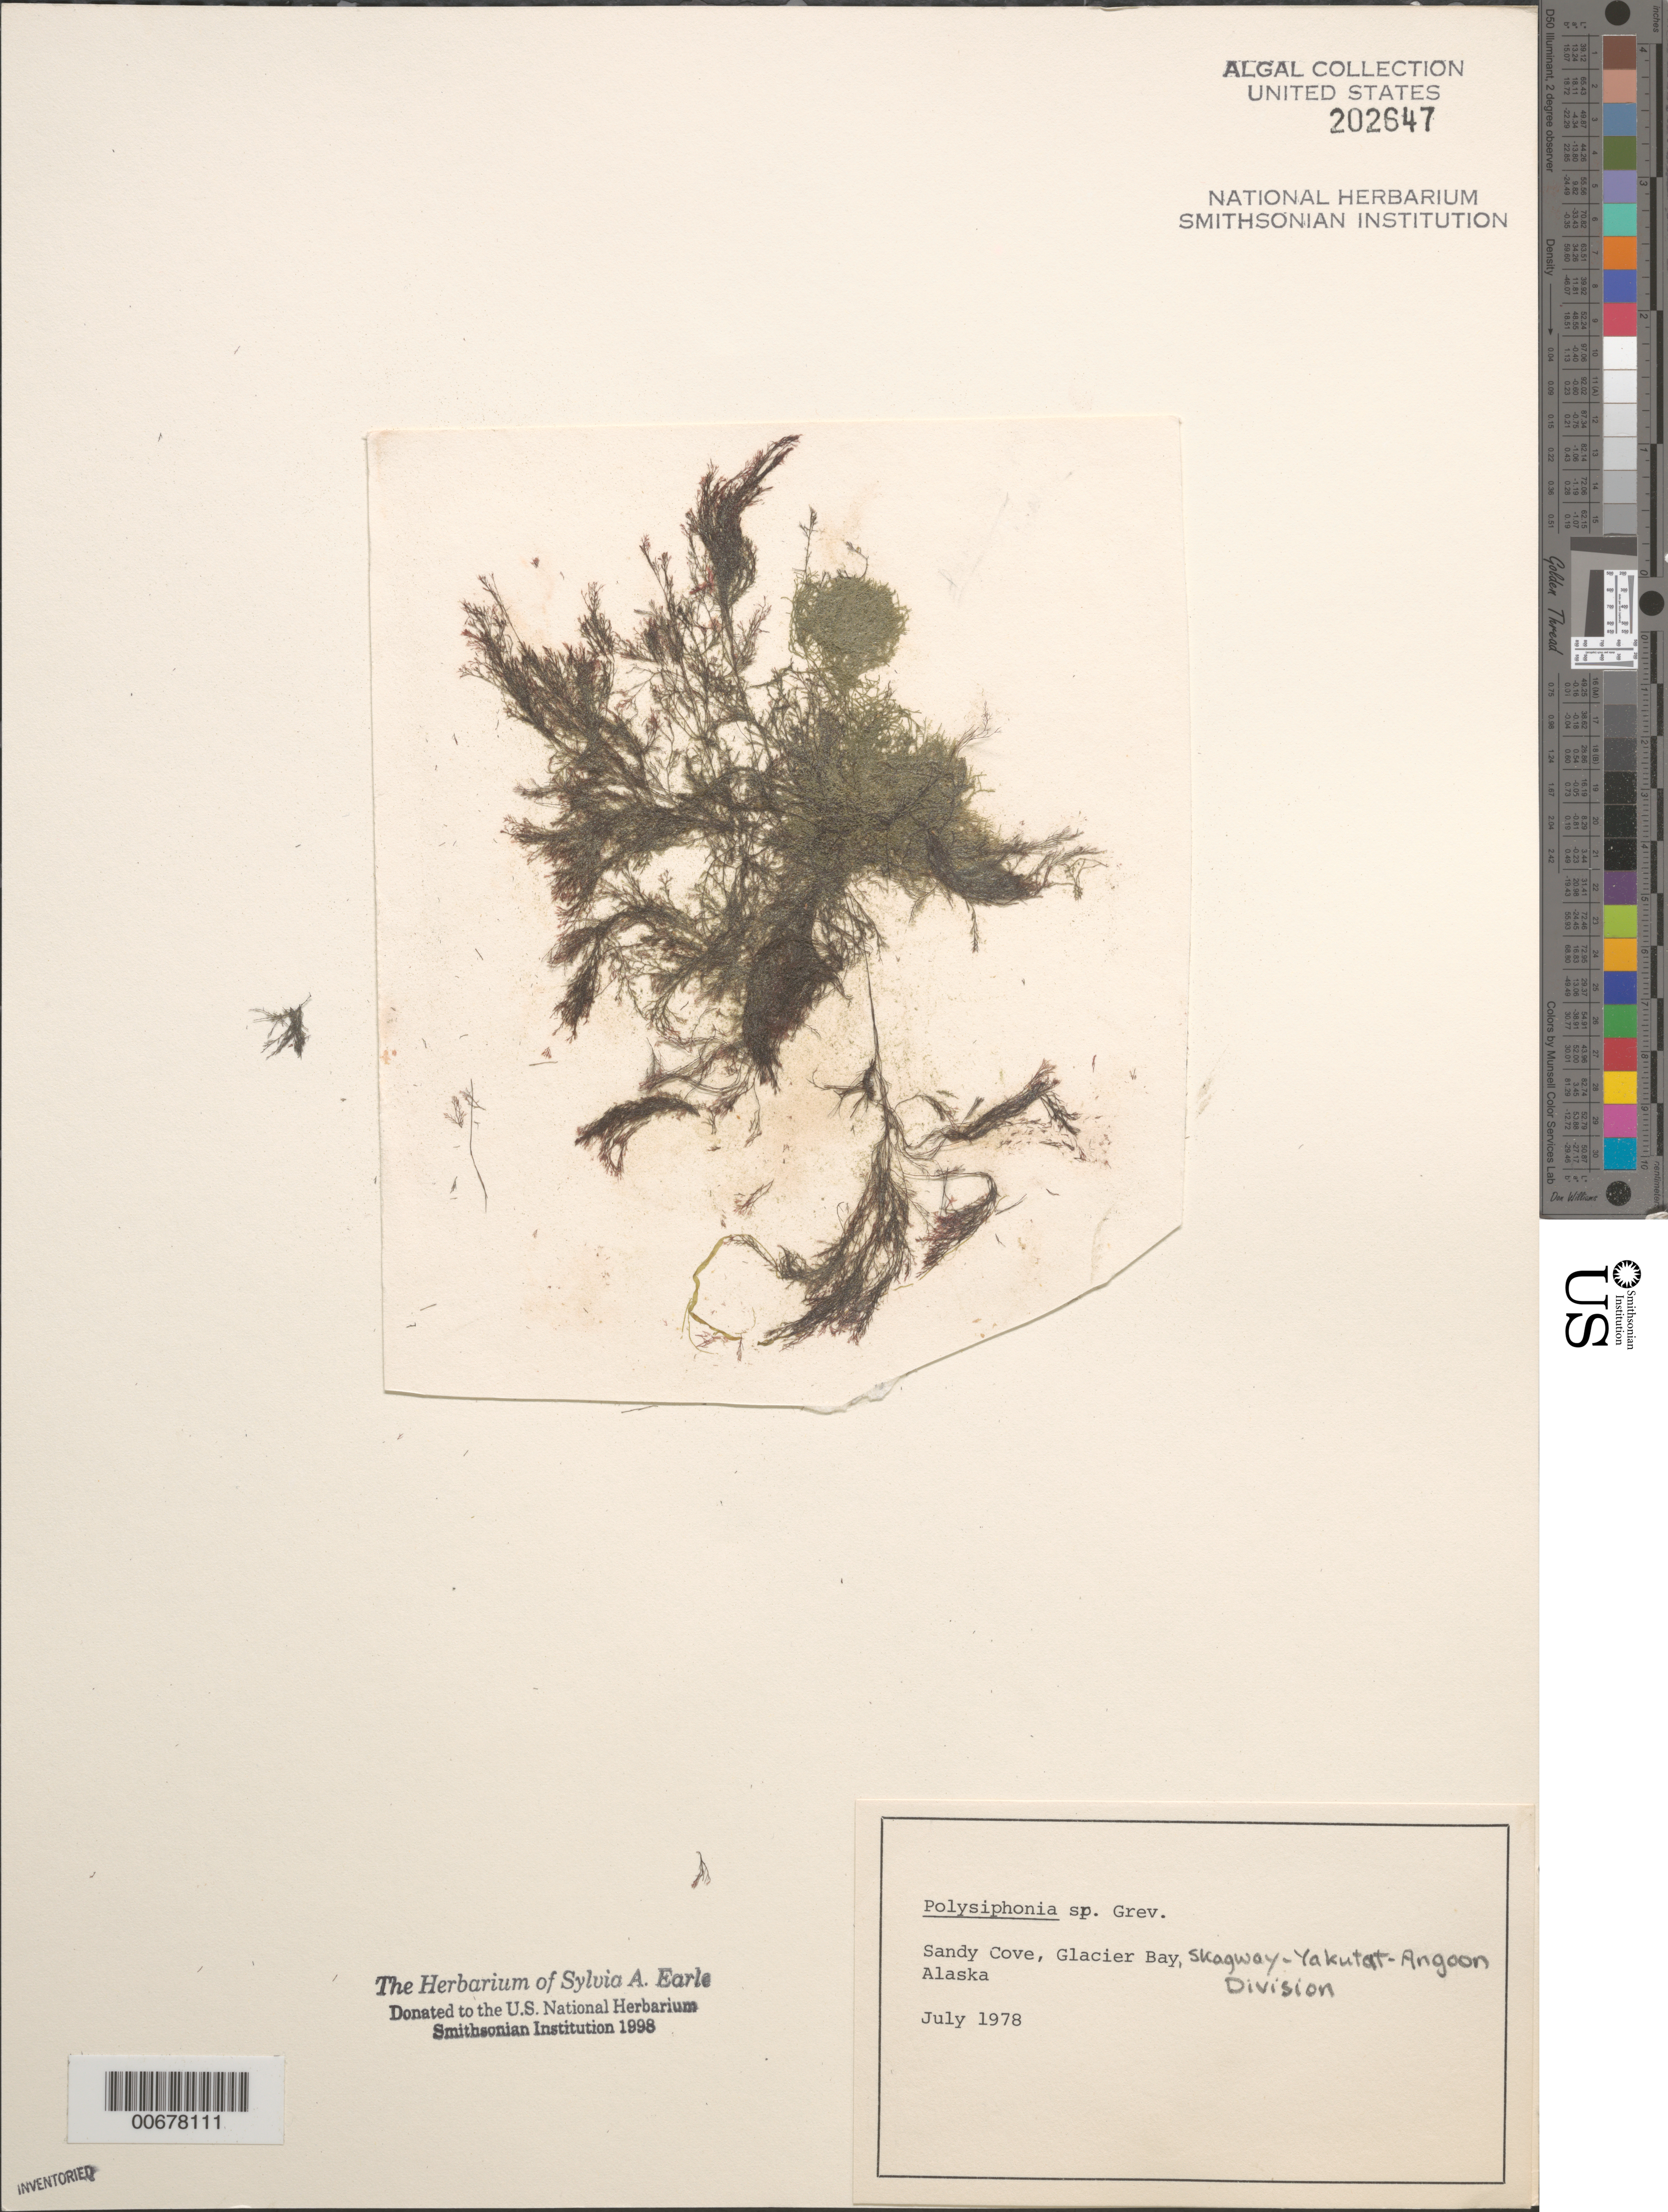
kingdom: Plantae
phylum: Rhodophyta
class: Florideophyceae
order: Ceramiales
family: Rhodomelaceae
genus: Polysiphonia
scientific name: Polysiphonia sp.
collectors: S. A. Earle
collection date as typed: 20 Jul 1978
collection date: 1978-07-20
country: United States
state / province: Alaska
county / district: Skagway-Yakutat-Angoon Division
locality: Sandy Cove, Glacier Bay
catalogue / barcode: US 202647